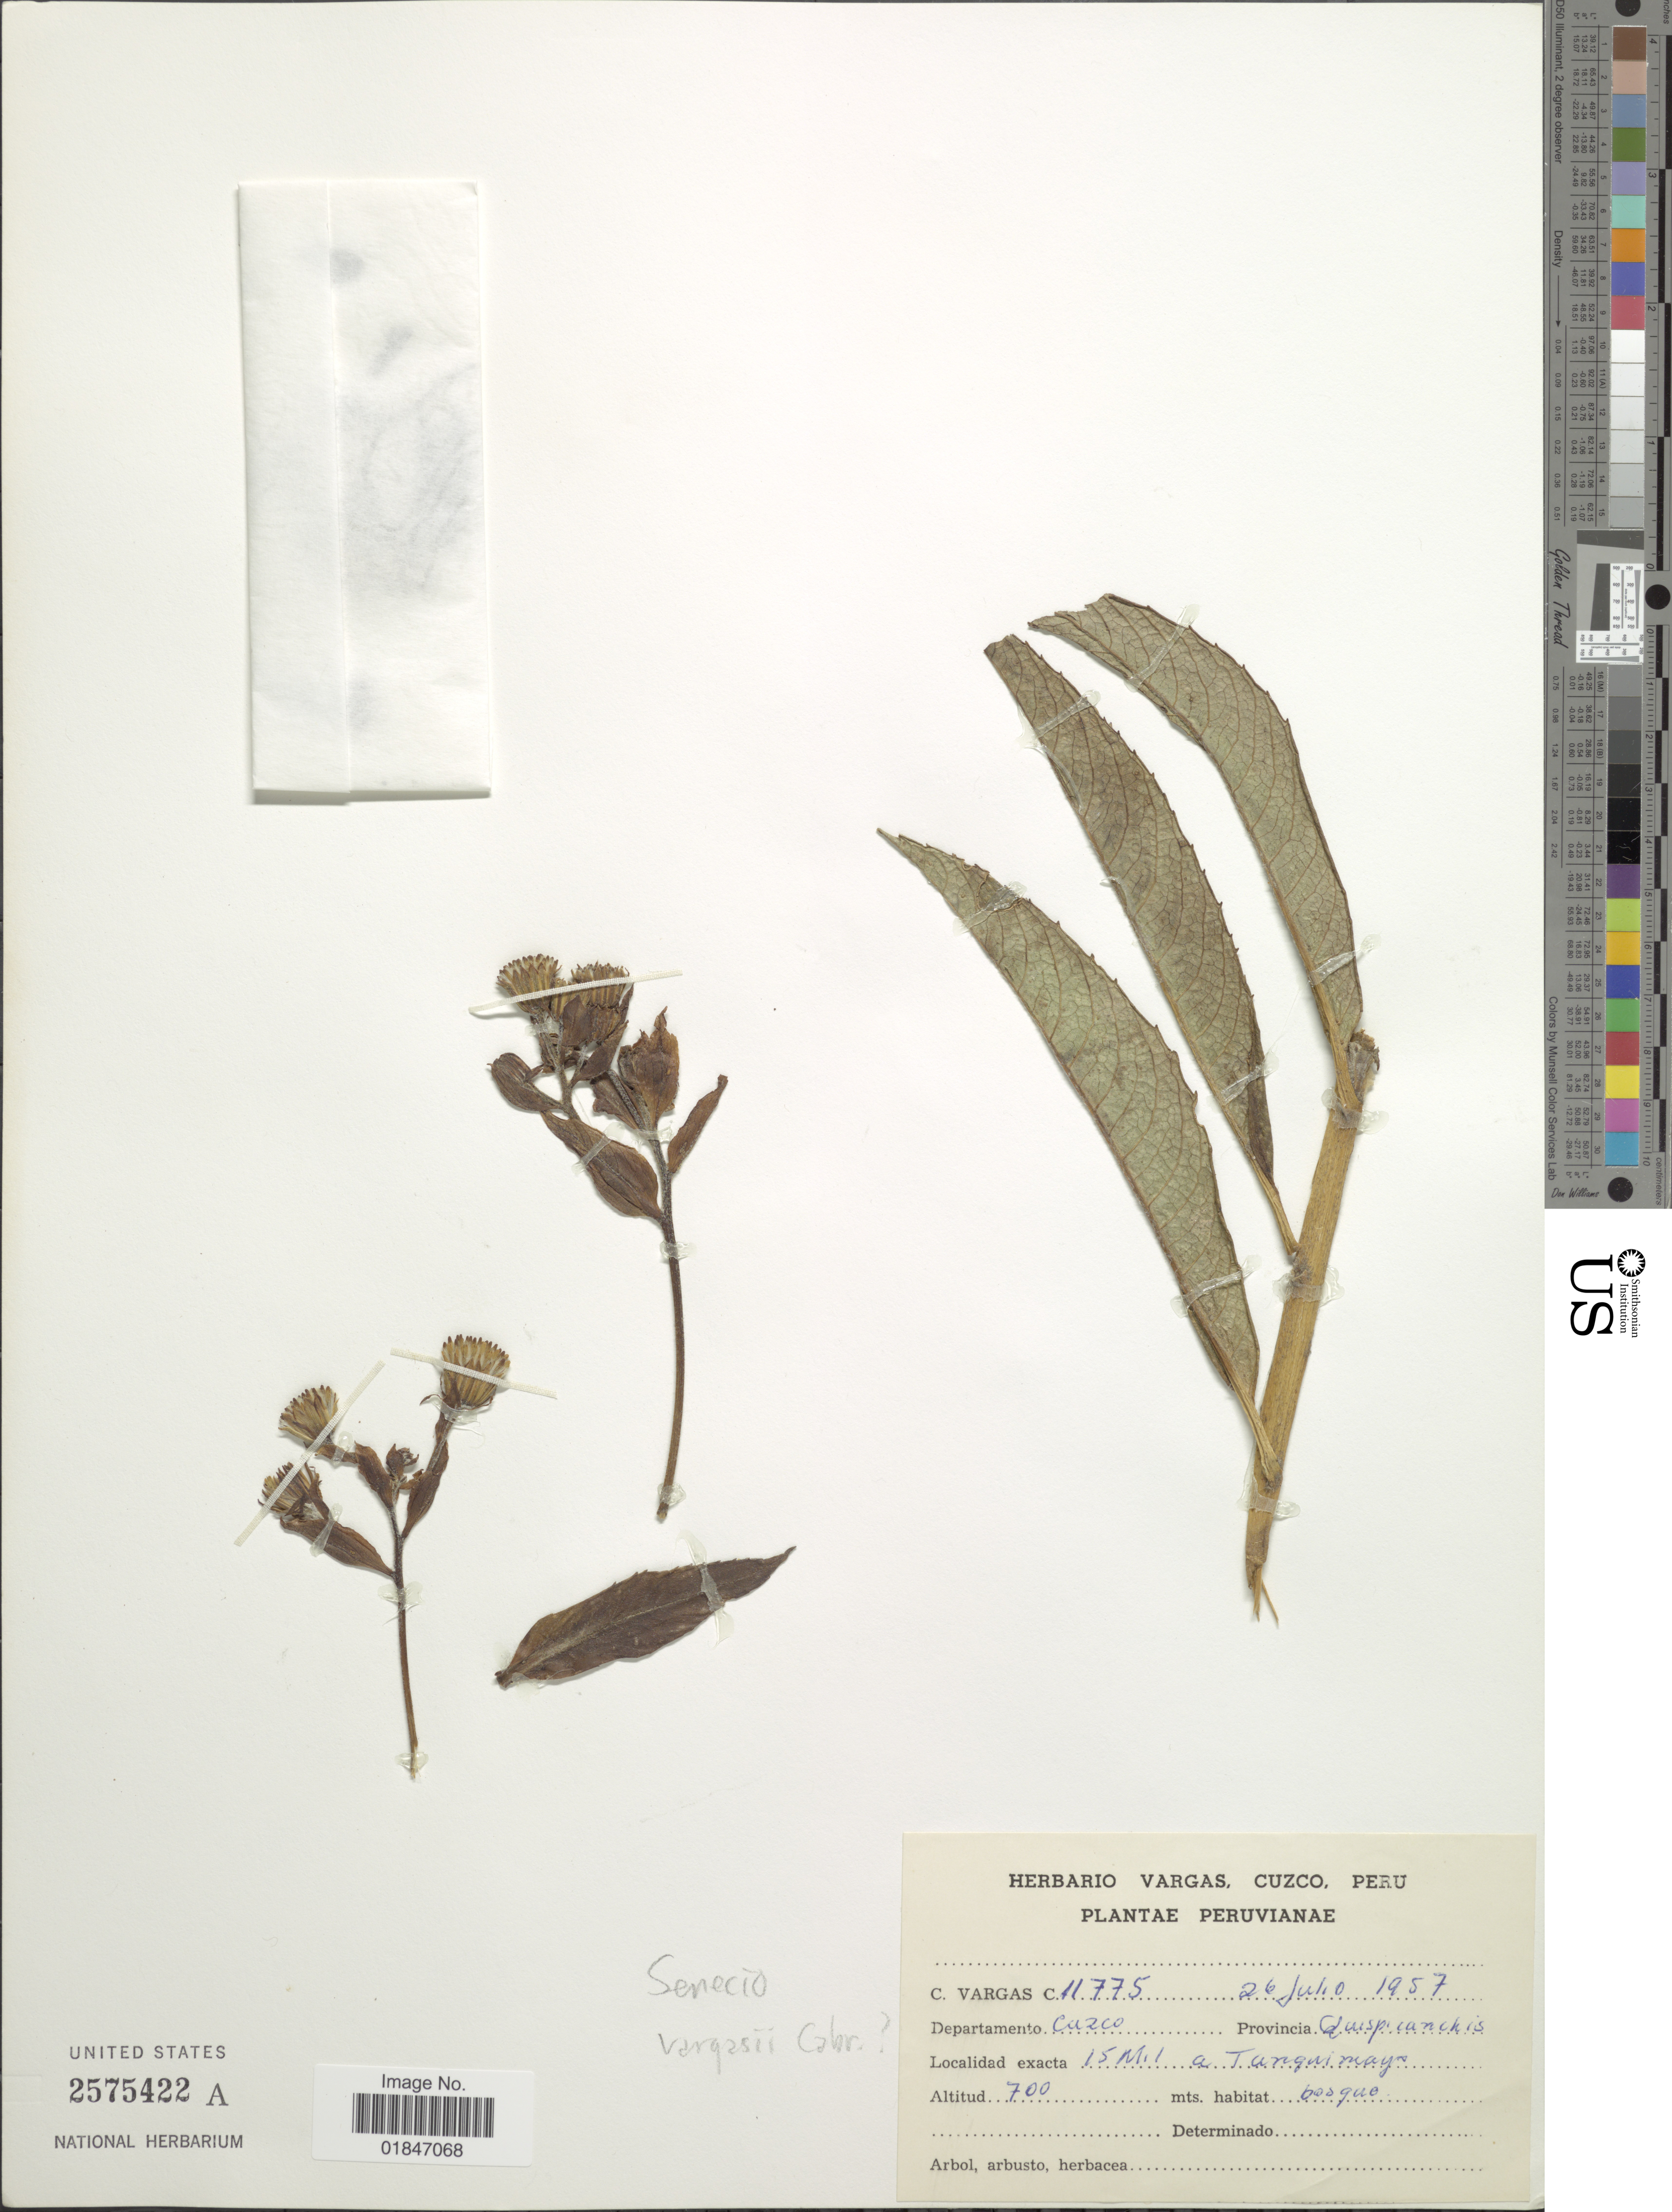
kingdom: Plantae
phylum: Tracheophyta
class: Magnoliopsida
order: Asterales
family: Asteraceae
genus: Dendrophorbium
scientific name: Dendrophorbium vargasii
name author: (Cabrera) H. Beltran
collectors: C. Vargas Calderón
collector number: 11775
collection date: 1957-07-26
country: Peru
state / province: Cusco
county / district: Quispicanchis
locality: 15 Mil. a Tunguimayo.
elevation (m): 700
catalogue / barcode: US 2575422A